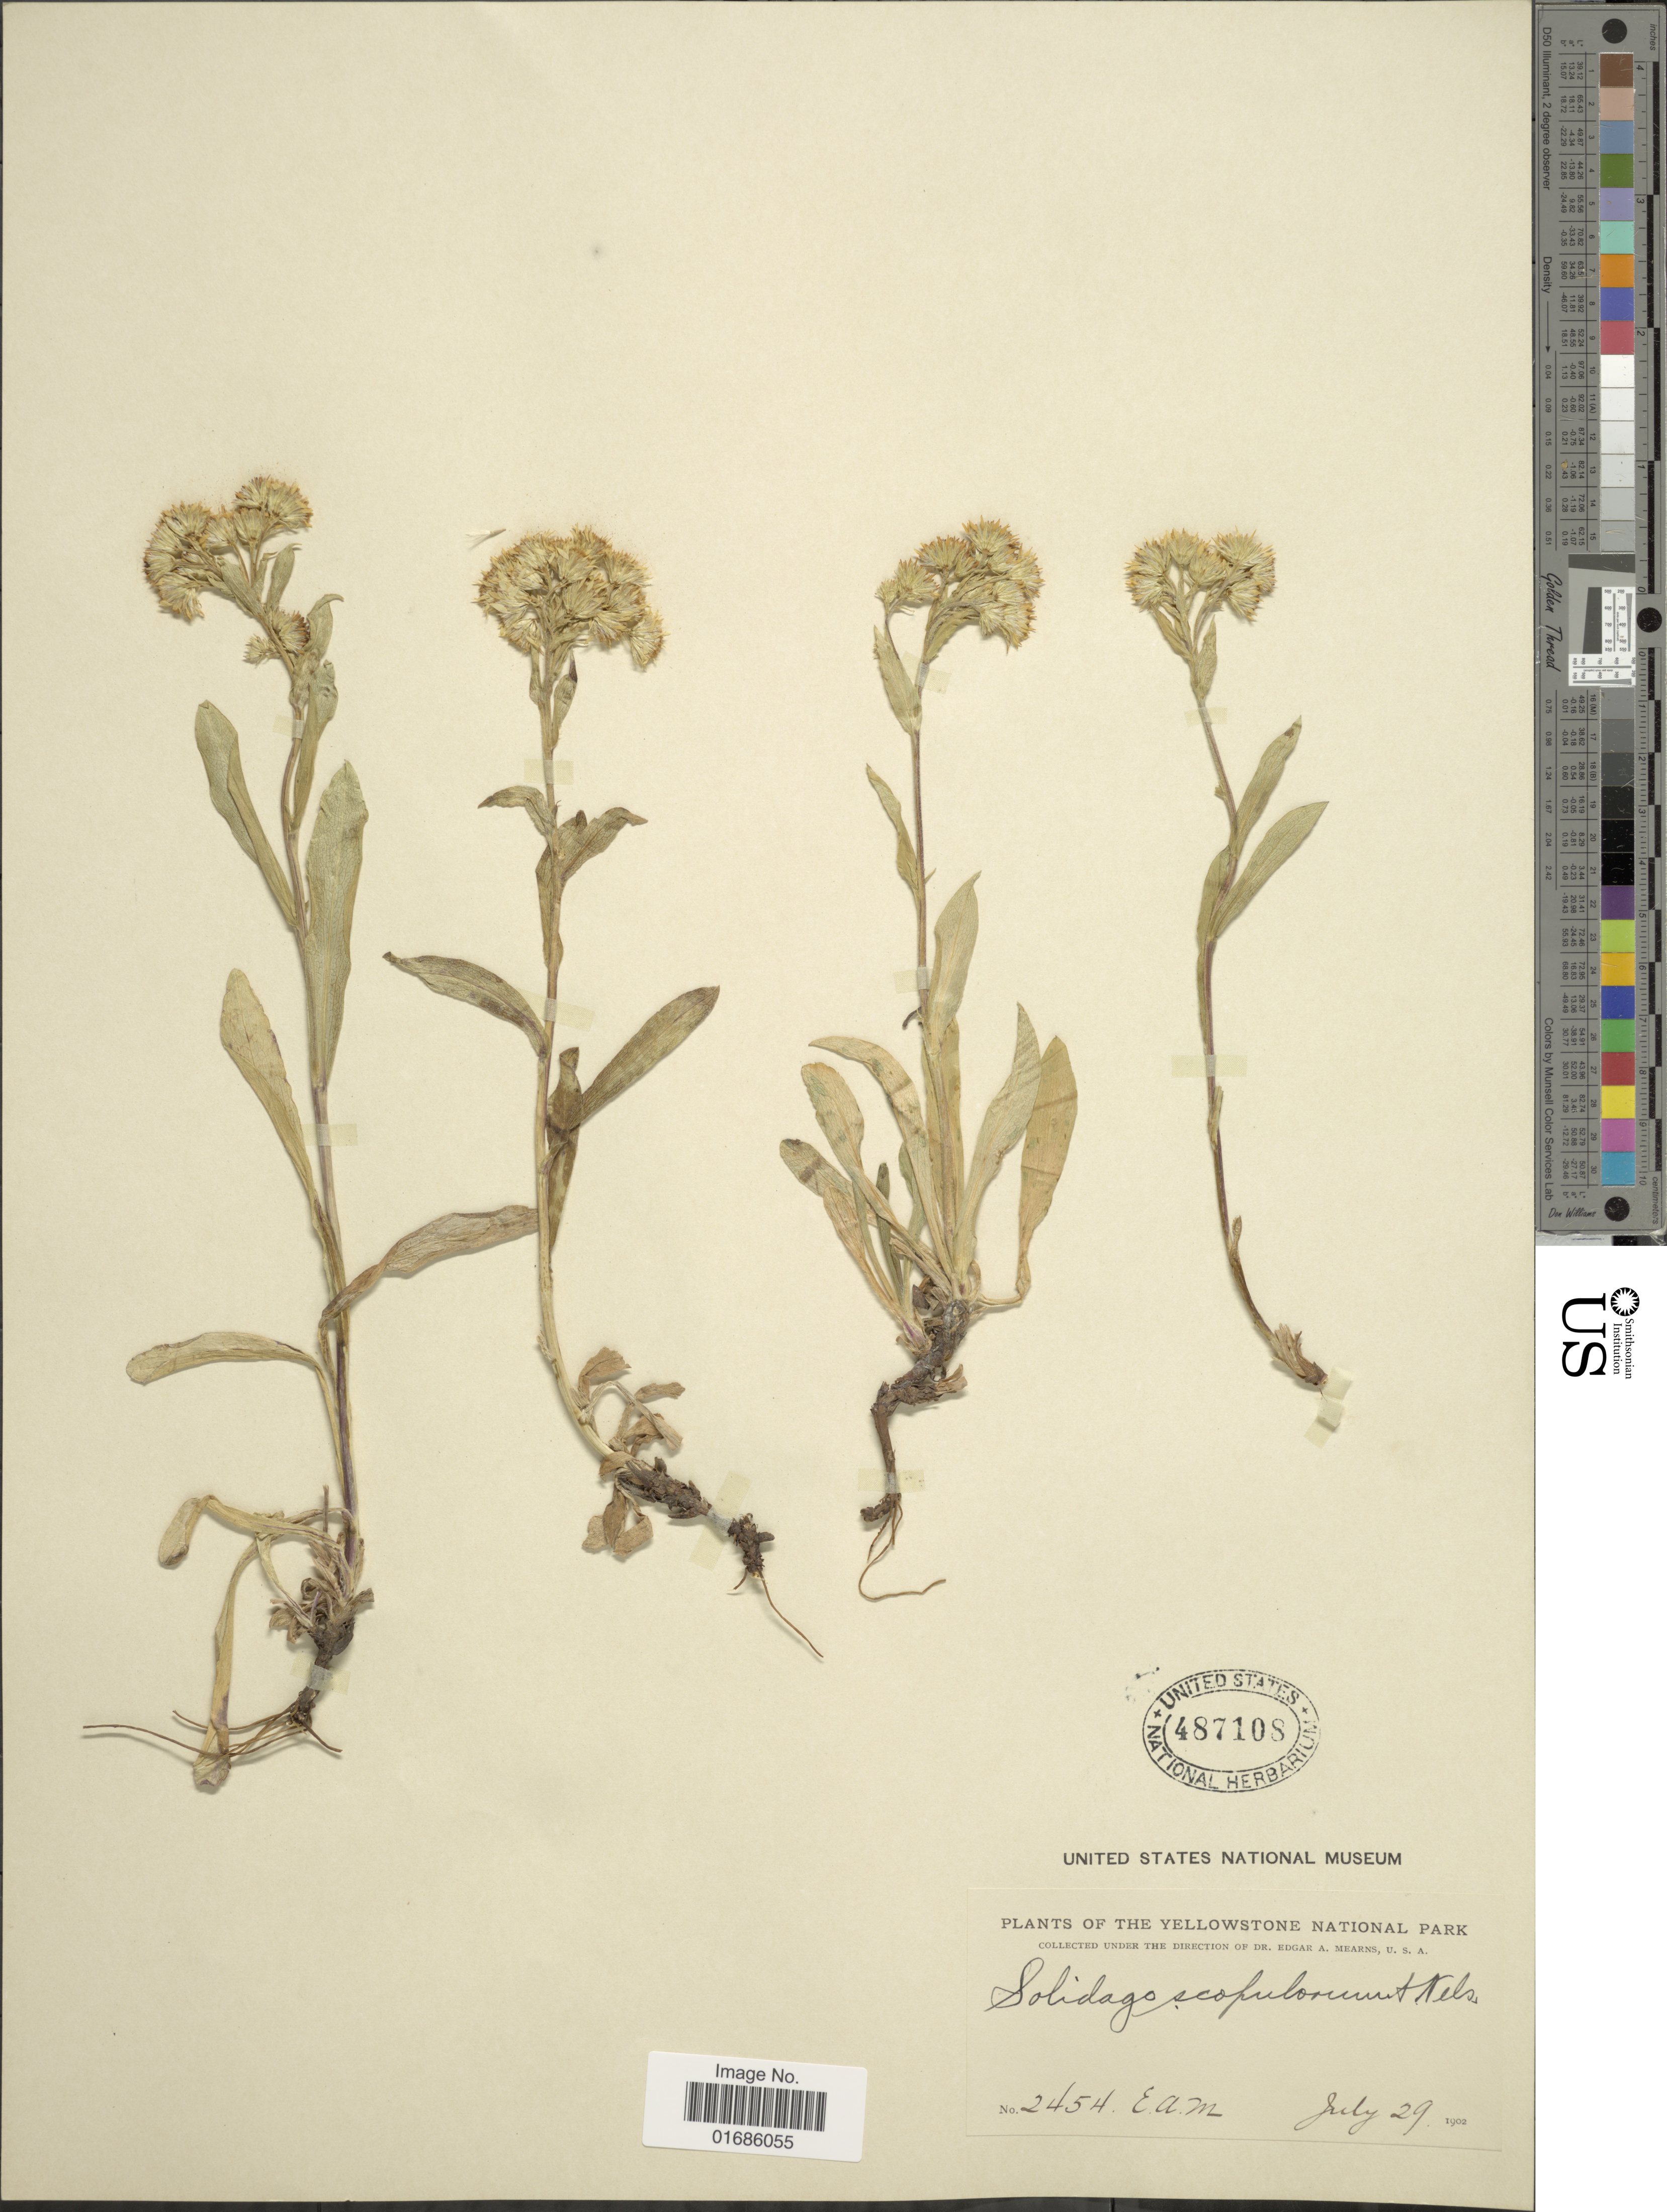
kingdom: Plantae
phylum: Tracheophyta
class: Magnoliopsida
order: Asterales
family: Asteraceae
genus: Solidago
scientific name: Solidago ciliosa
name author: Greene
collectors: E. A. Mearns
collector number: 2454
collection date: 1902-07-29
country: United States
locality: The Yellowstone National Park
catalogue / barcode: US 487108